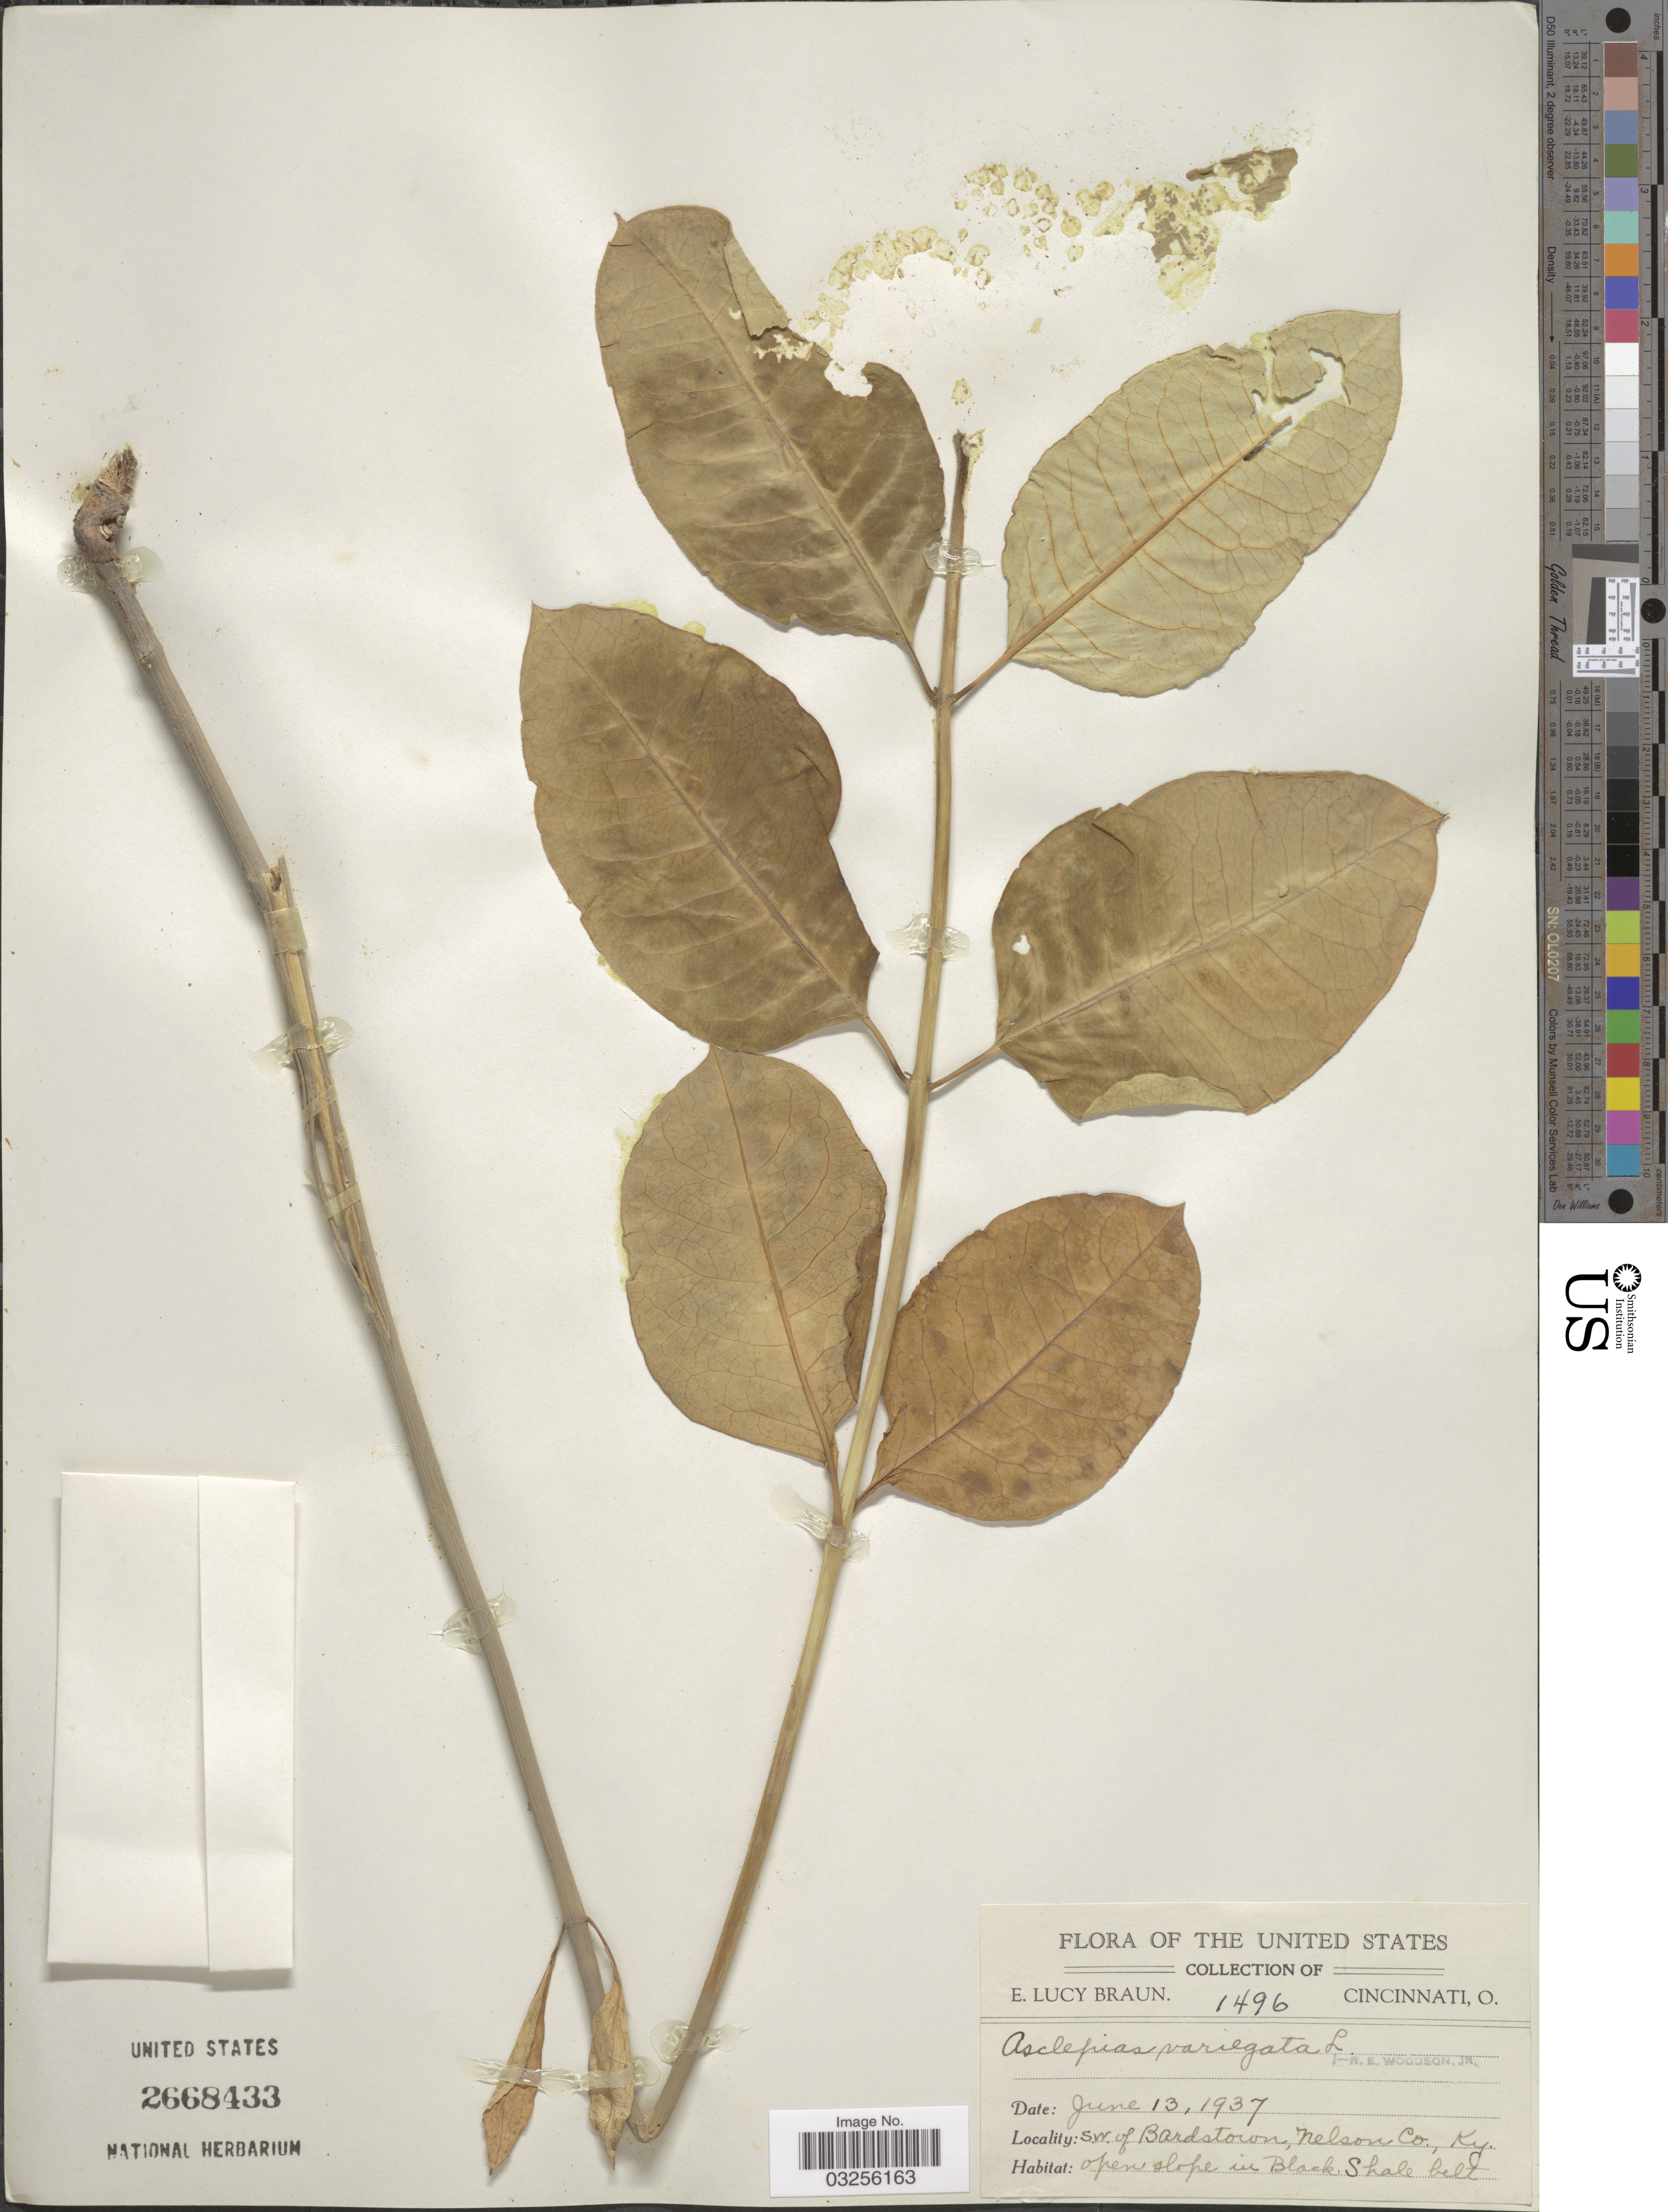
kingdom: Plantae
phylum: Tracheophyta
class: Magnoliopsida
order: Gentianales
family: Apocynaceae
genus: Asclepias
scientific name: Asclepias variegata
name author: L.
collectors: E. Braun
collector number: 1496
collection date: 1937-06-13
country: United States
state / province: Kentucky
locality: SW. of Bardstown, Nelson Co., Ky. In Black Shale belt.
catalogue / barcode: US 2668433